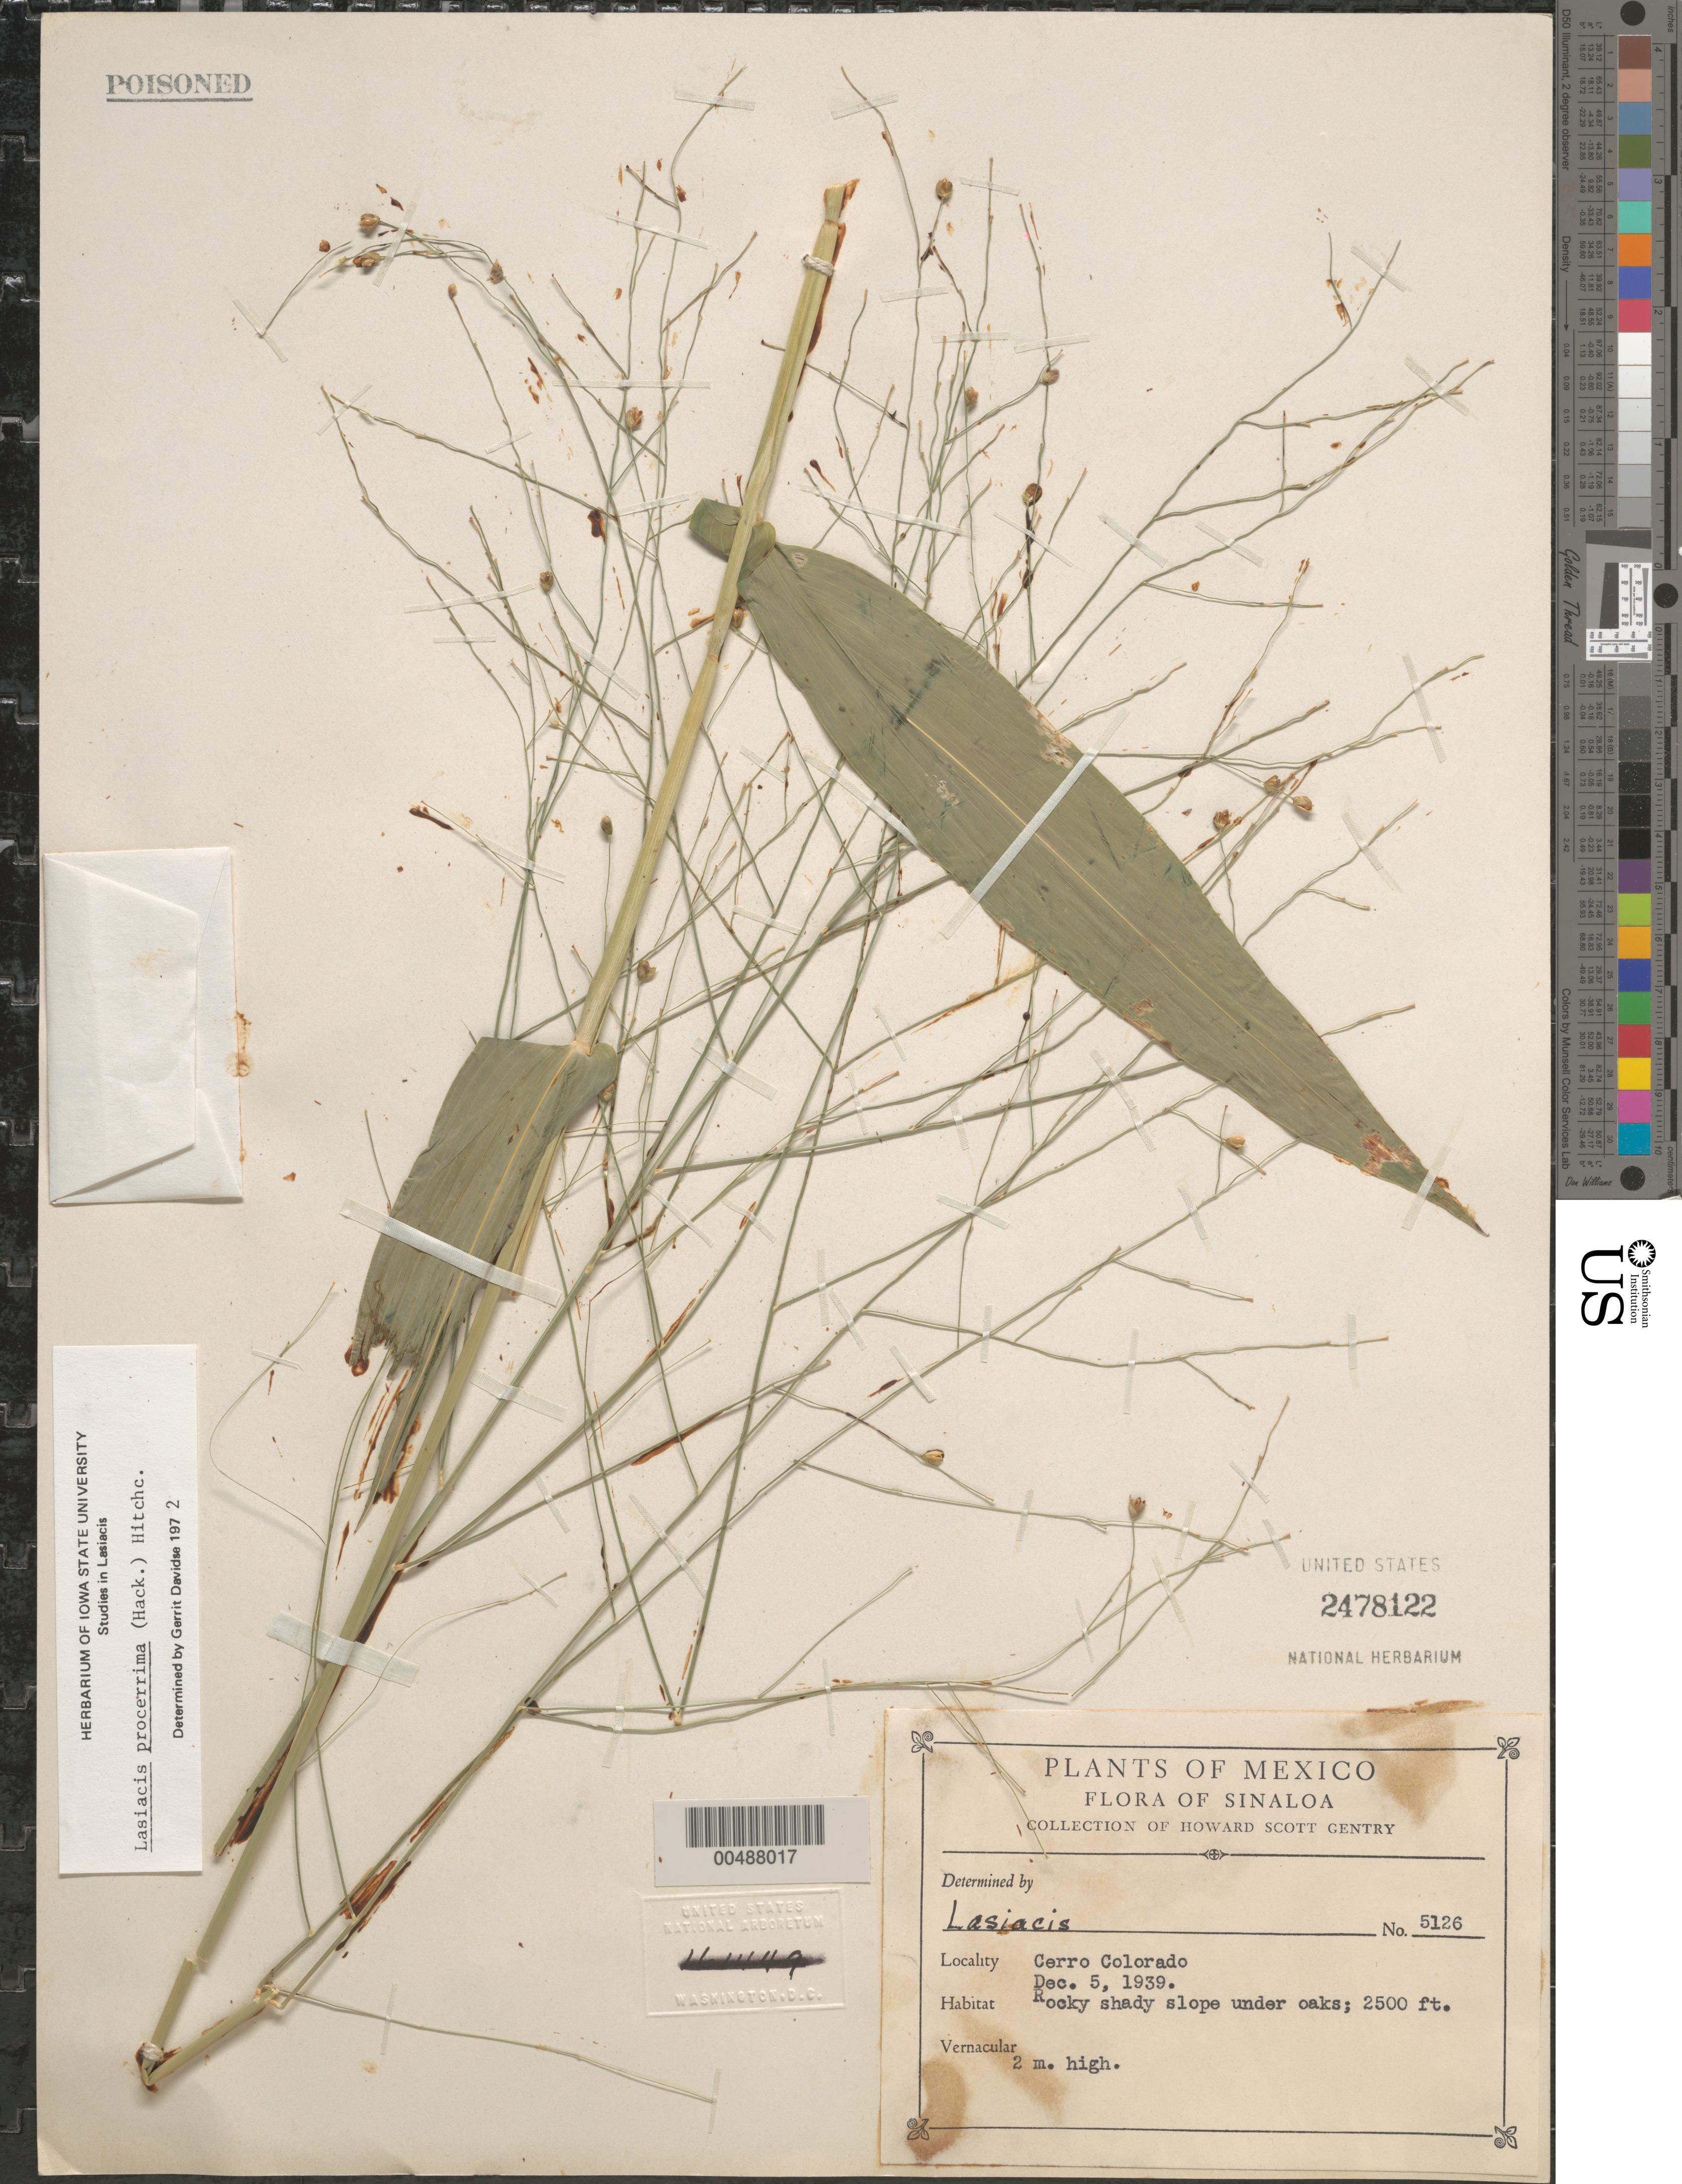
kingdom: Plantae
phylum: Tracheophyta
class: Liliopsida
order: Poales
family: Poaceae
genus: Lasiacis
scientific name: Lasiacis procerrima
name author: (Hack.) Hitchc.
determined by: Davidse, Gerrit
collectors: H. S. Gentry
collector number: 5126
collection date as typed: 5 Dec 1939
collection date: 1939-12-05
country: Mexico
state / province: Sinaloa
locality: Cerro Colorado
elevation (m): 762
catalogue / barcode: US 2478122